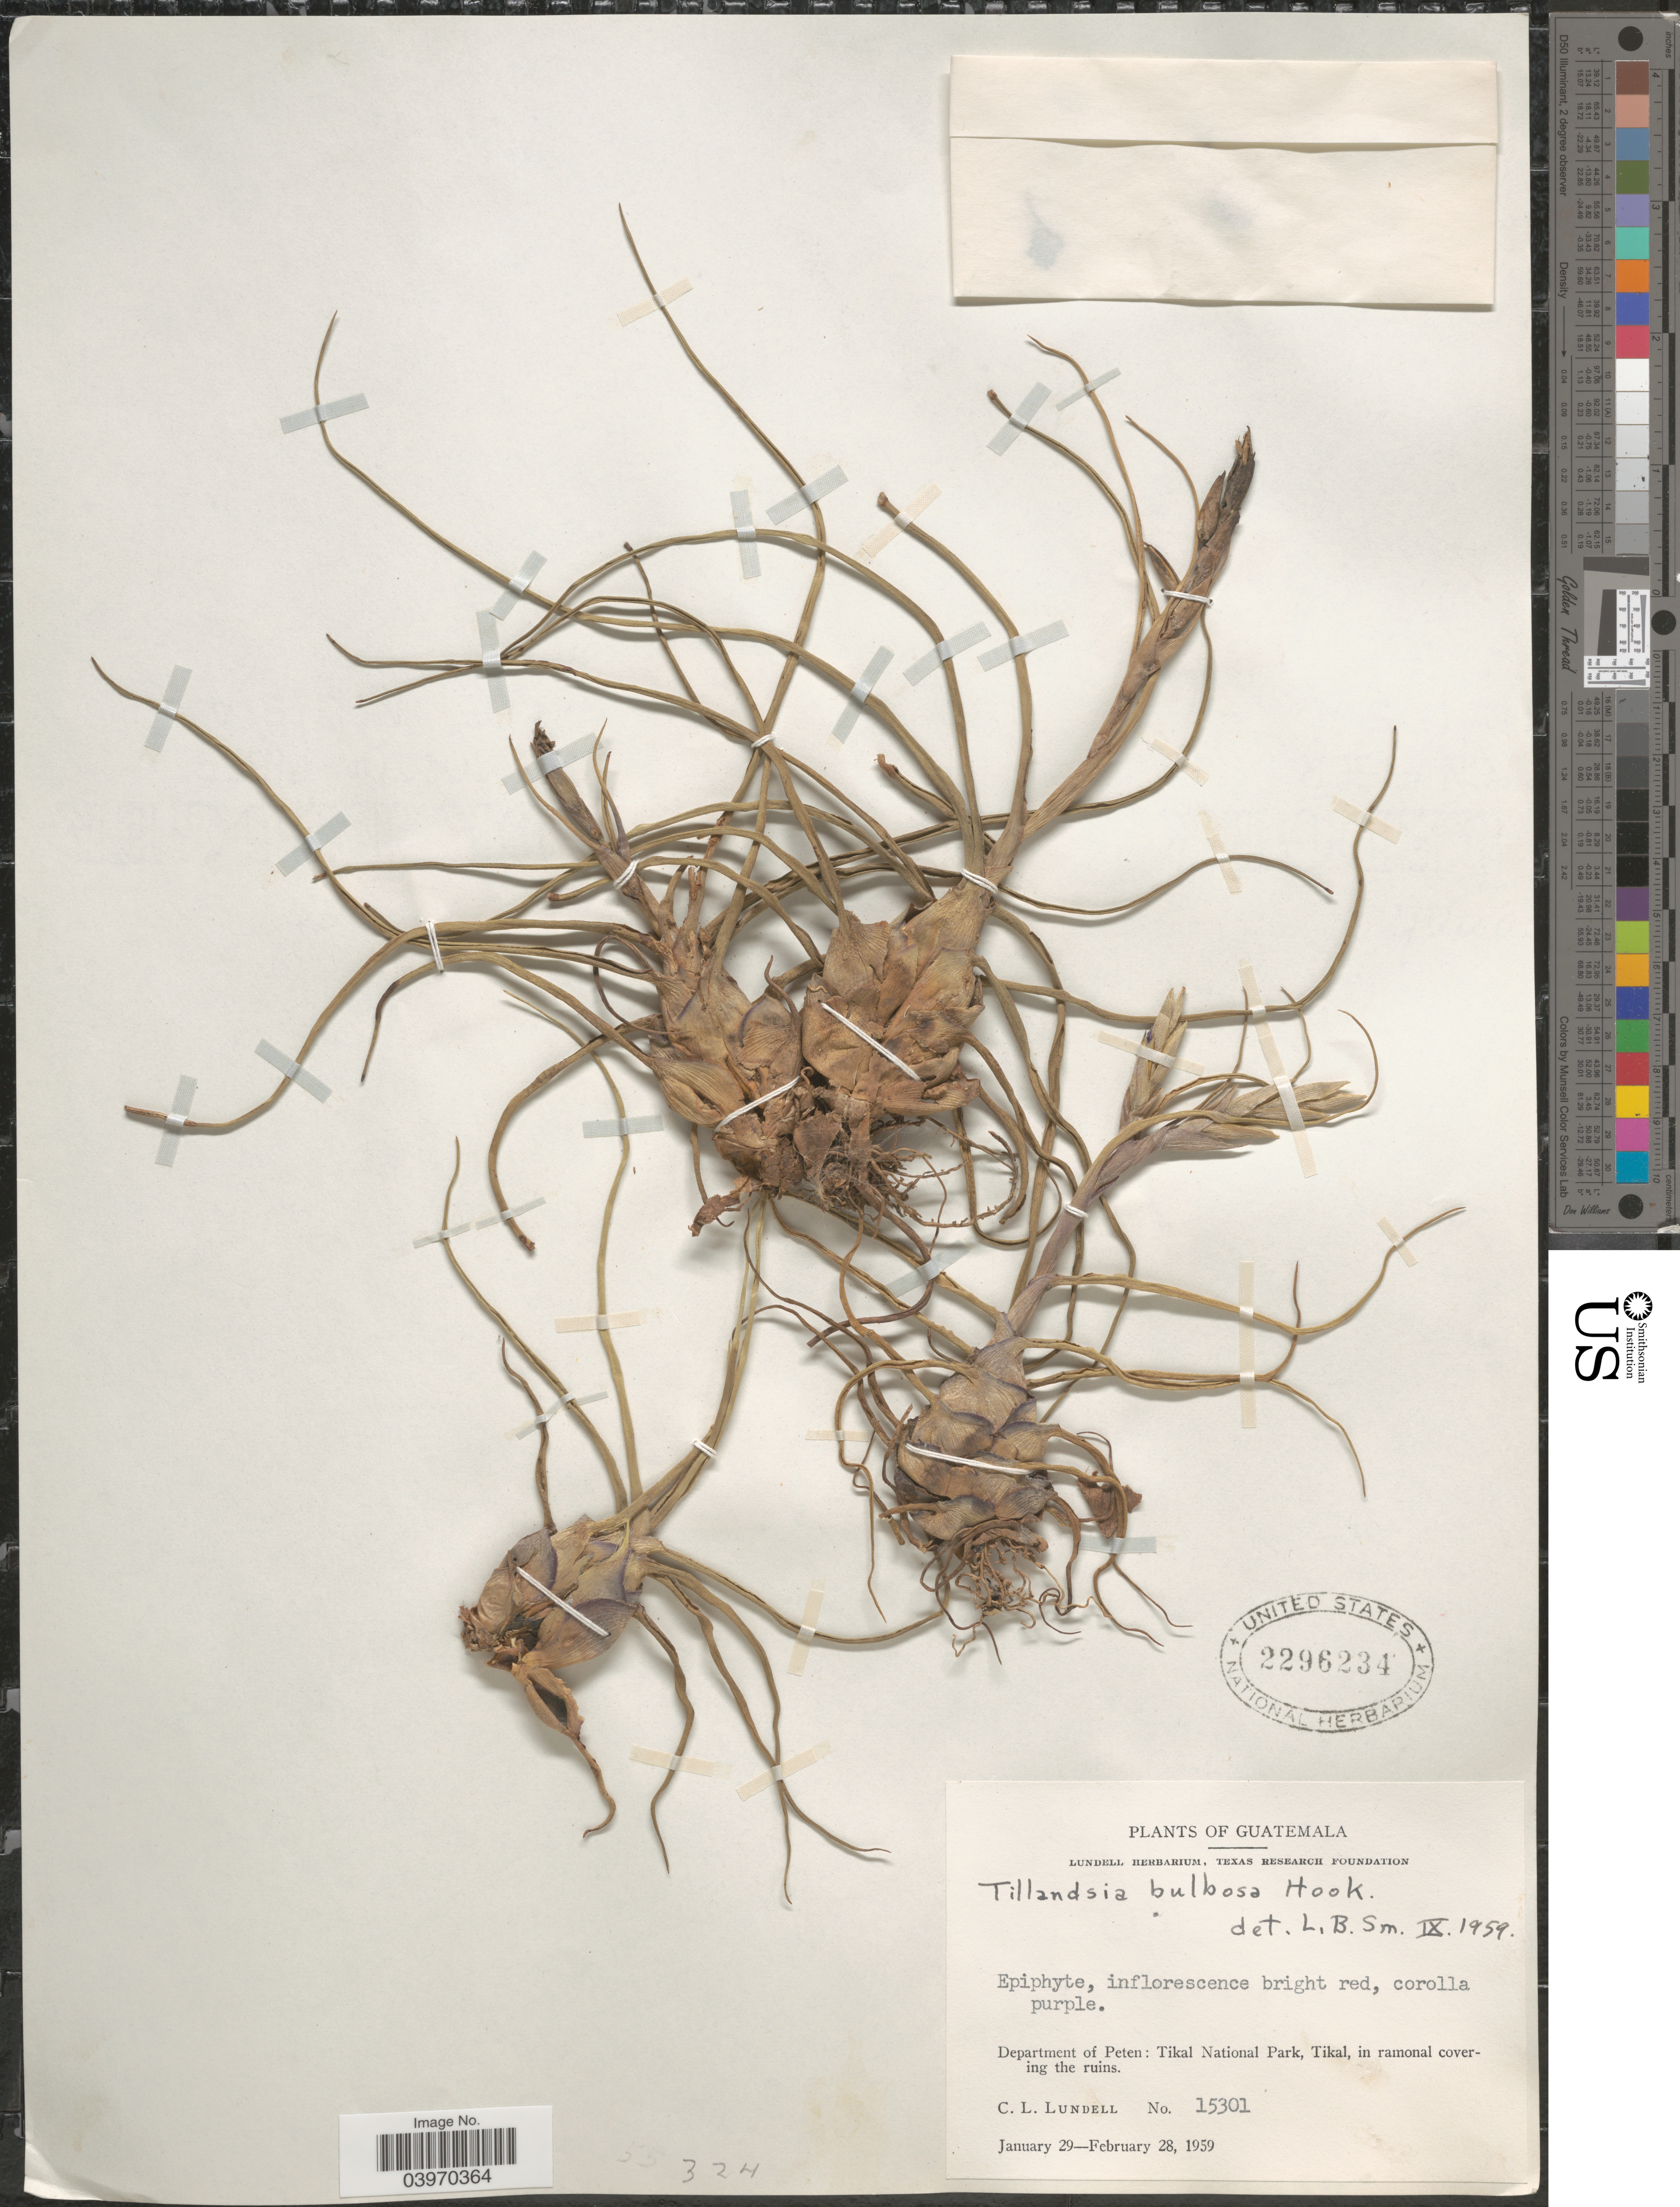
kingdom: Plantae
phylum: Tracheophyta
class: Liliopsida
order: Poales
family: Bromeliaceae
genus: Tillandsia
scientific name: Tillandsia bulbosa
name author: Hook.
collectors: C. L. Lundell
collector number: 15301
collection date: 1959-01-29/1959-02-28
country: Guatemala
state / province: El Peten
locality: Department of Peten: Tikal National Park, Tikal, in ramonal covering the ruins.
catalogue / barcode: US 2296234